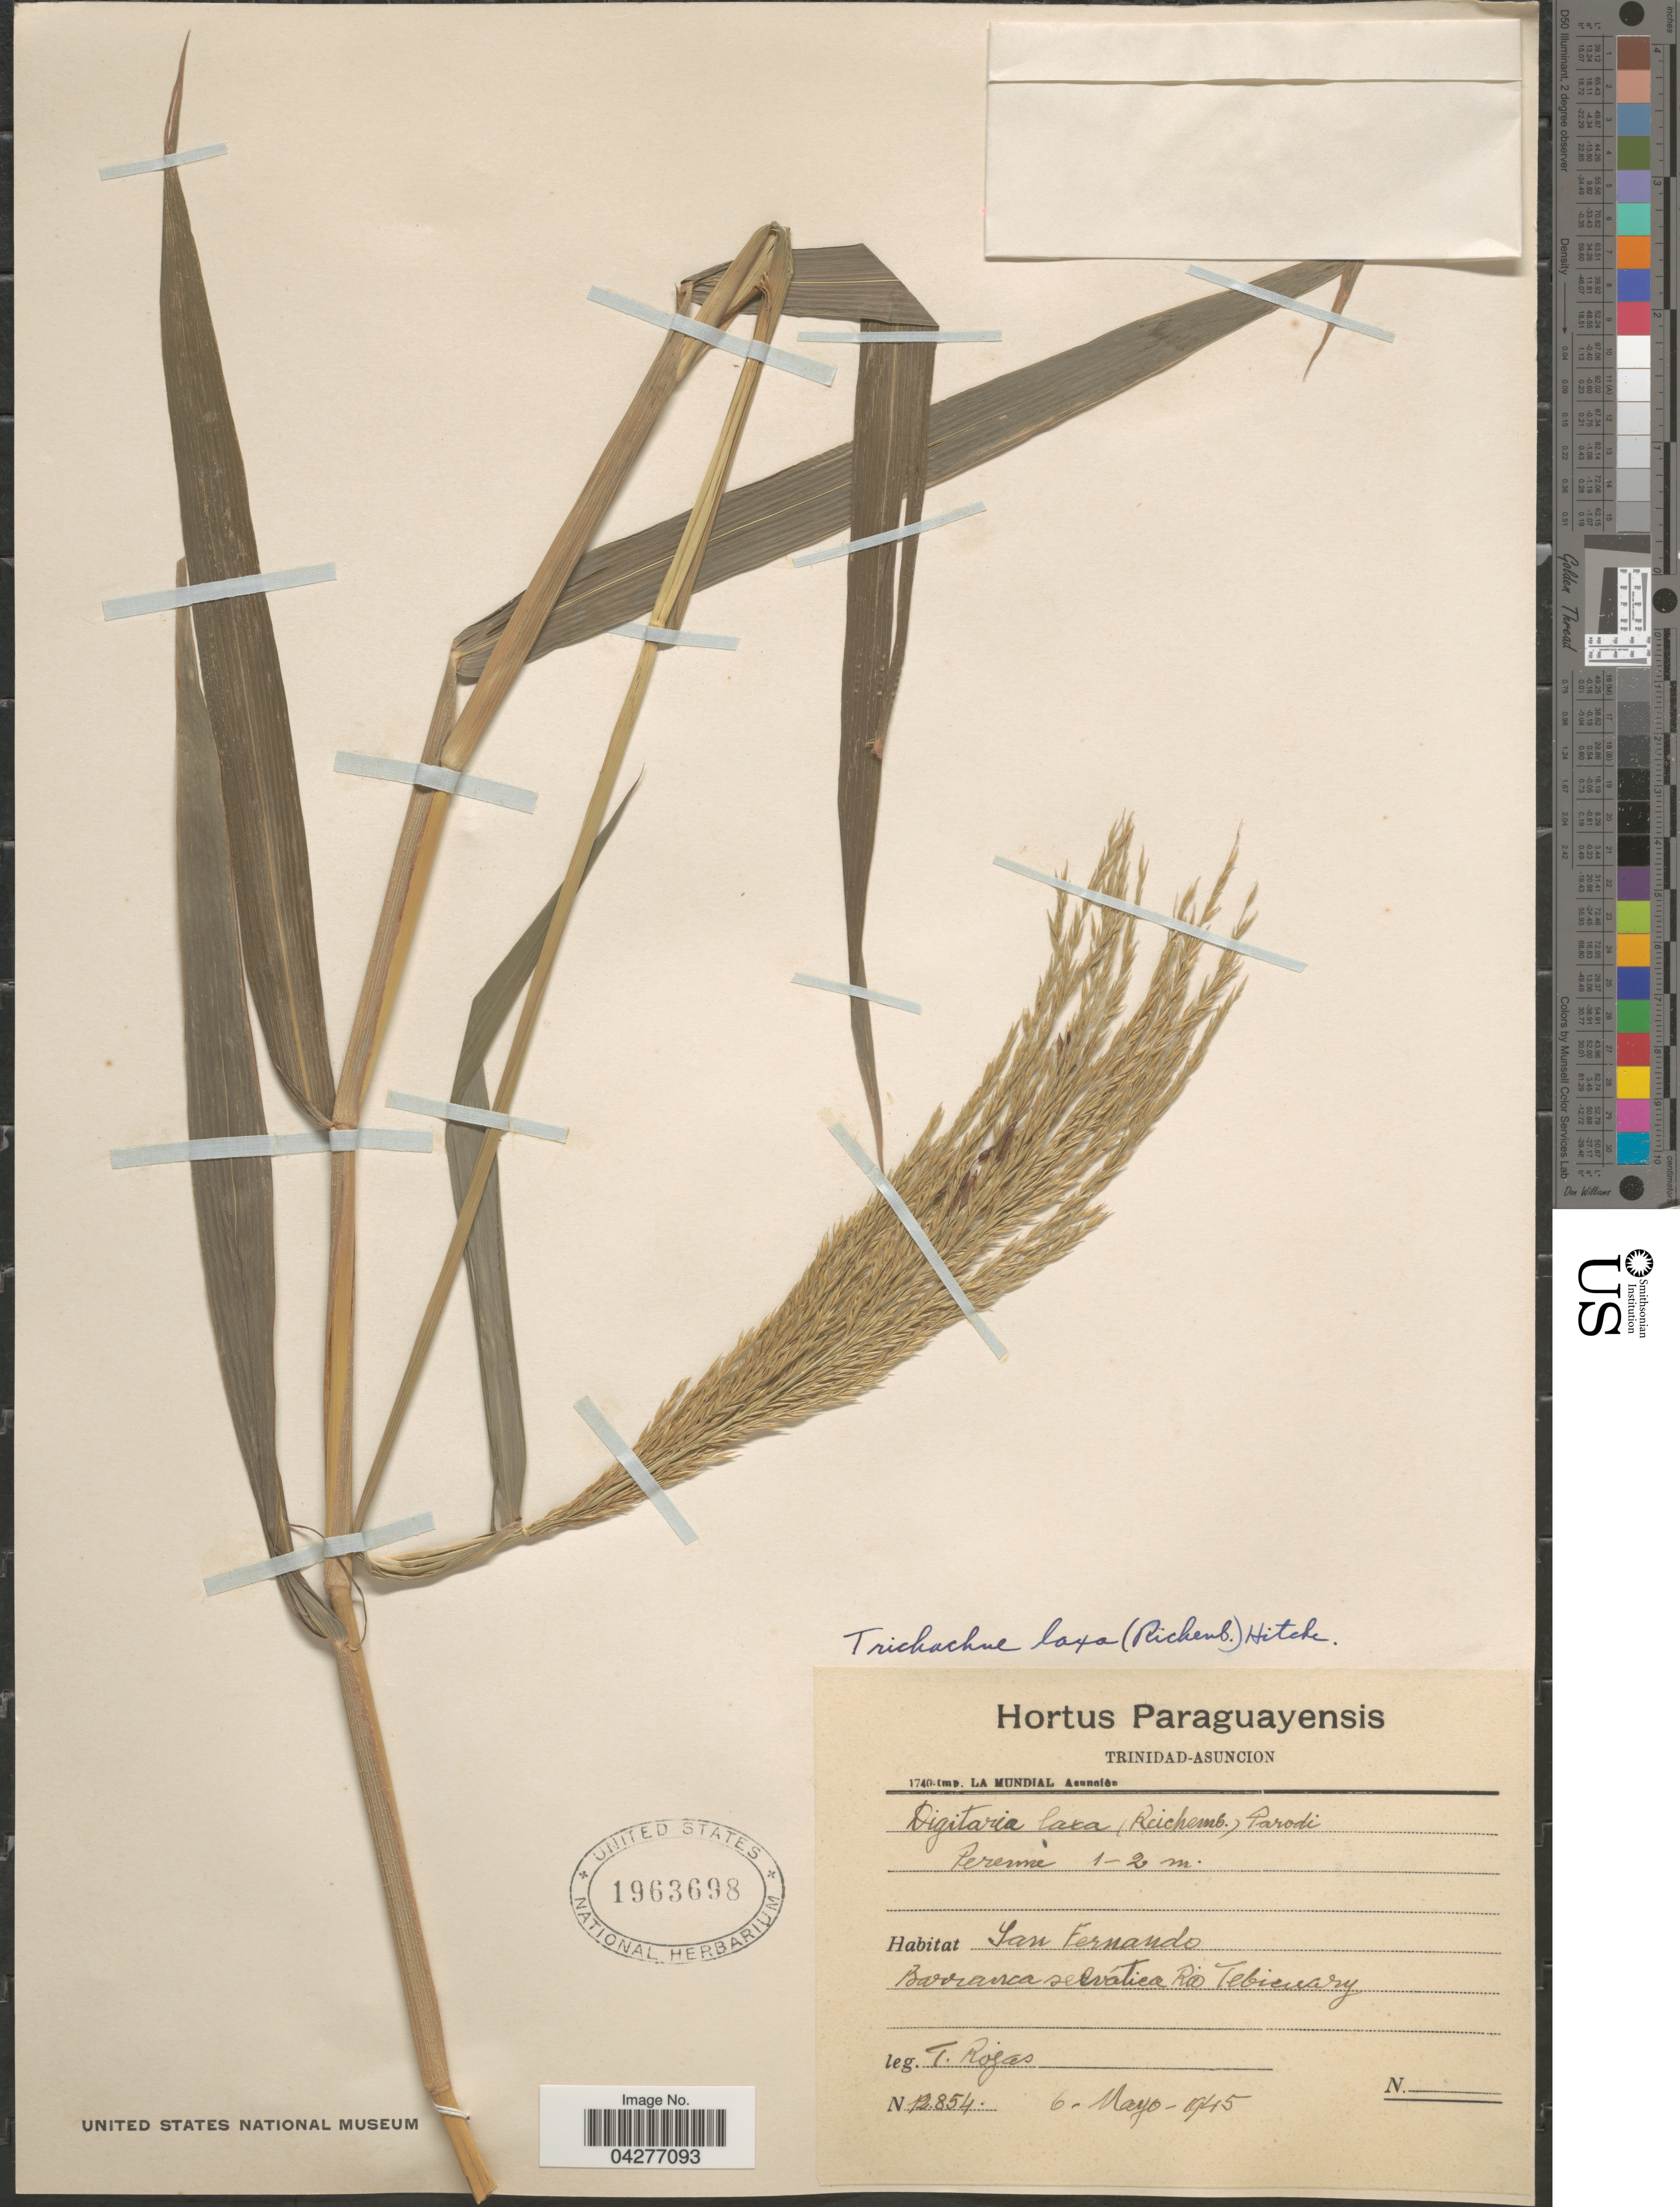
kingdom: Plantae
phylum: Tracheophyta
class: Liliopsida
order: Poales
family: Poaceae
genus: Digitaria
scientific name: Digitaria laxa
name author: (Rchb. ex A. Spreng.) Parodi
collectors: T. Rojas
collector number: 12854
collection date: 1945-05-06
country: Paraguay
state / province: Asuncion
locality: San Fernando. Barranca selvatica Rio Tebicuary.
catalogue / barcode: US 1963698